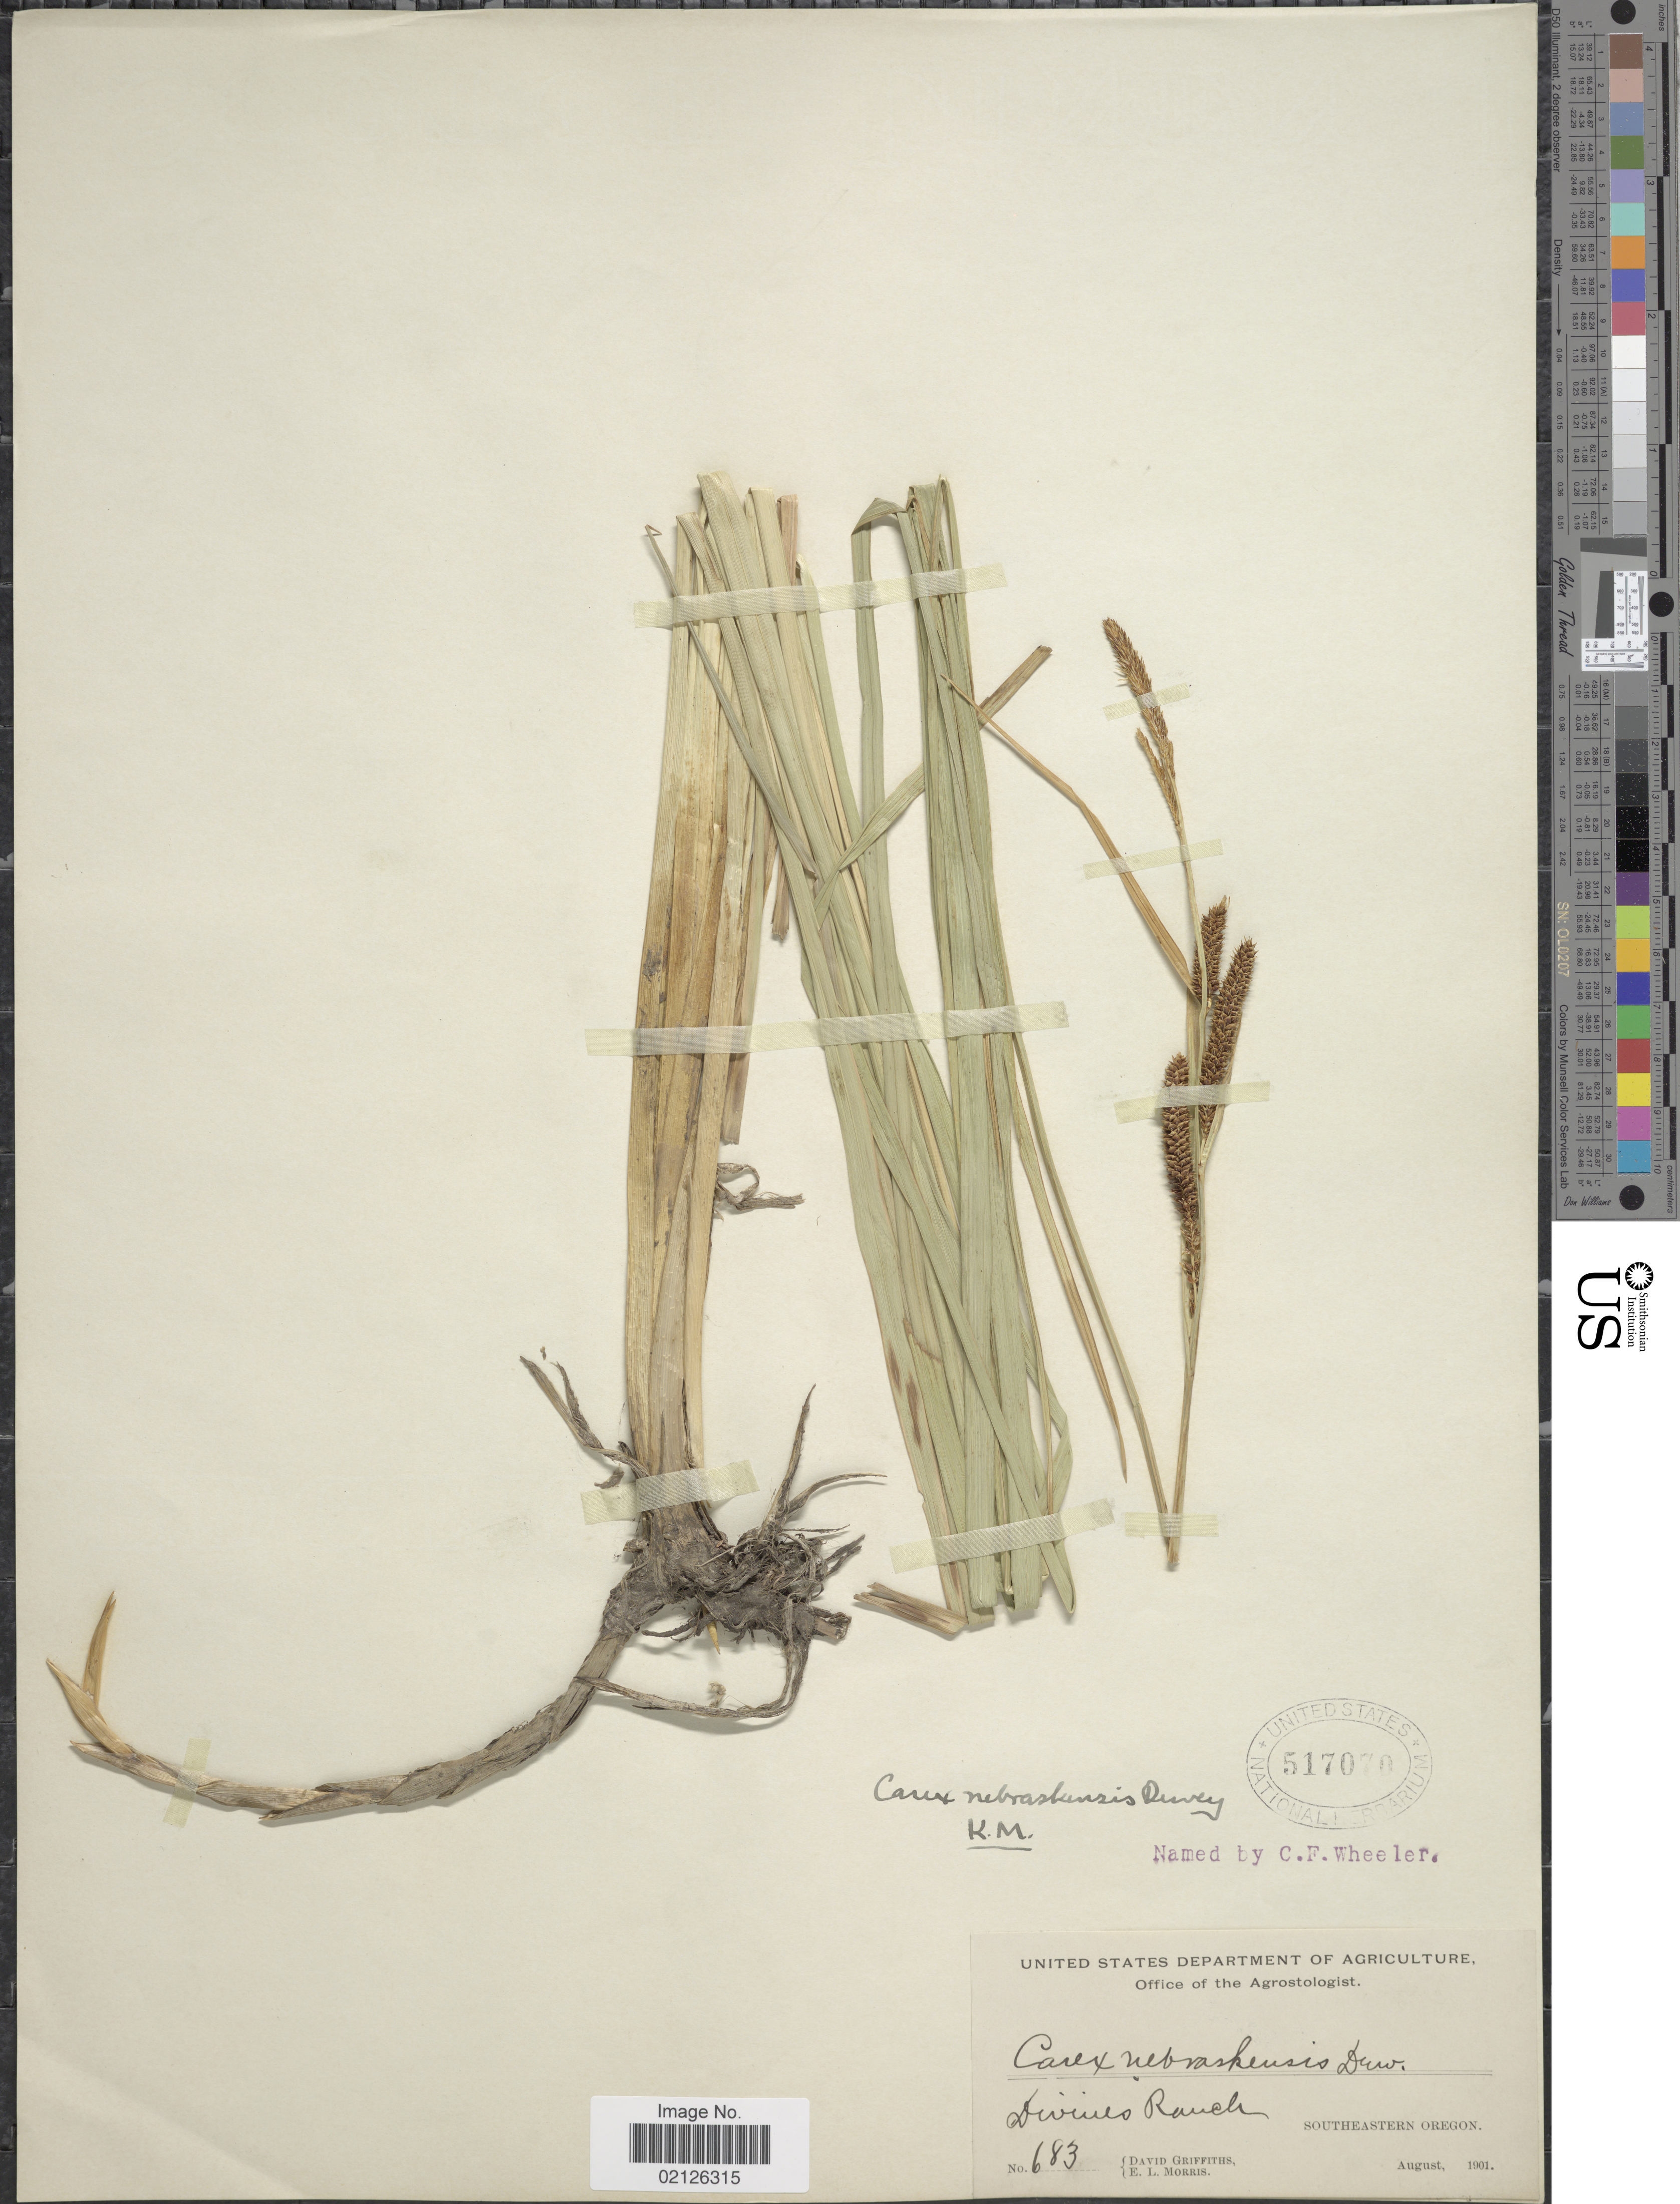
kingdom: Plantae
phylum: Tracheophyta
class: Liliopsida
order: Poales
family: Cyperaceae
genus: Carex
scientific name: Carex nebrascensis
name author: Dewey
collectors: D. Griffiths & E. Morris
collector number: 683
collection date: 1901-08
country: United States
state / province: Oregon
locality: Divines Ranch, Southeastern Oregon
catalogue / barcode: US 517070